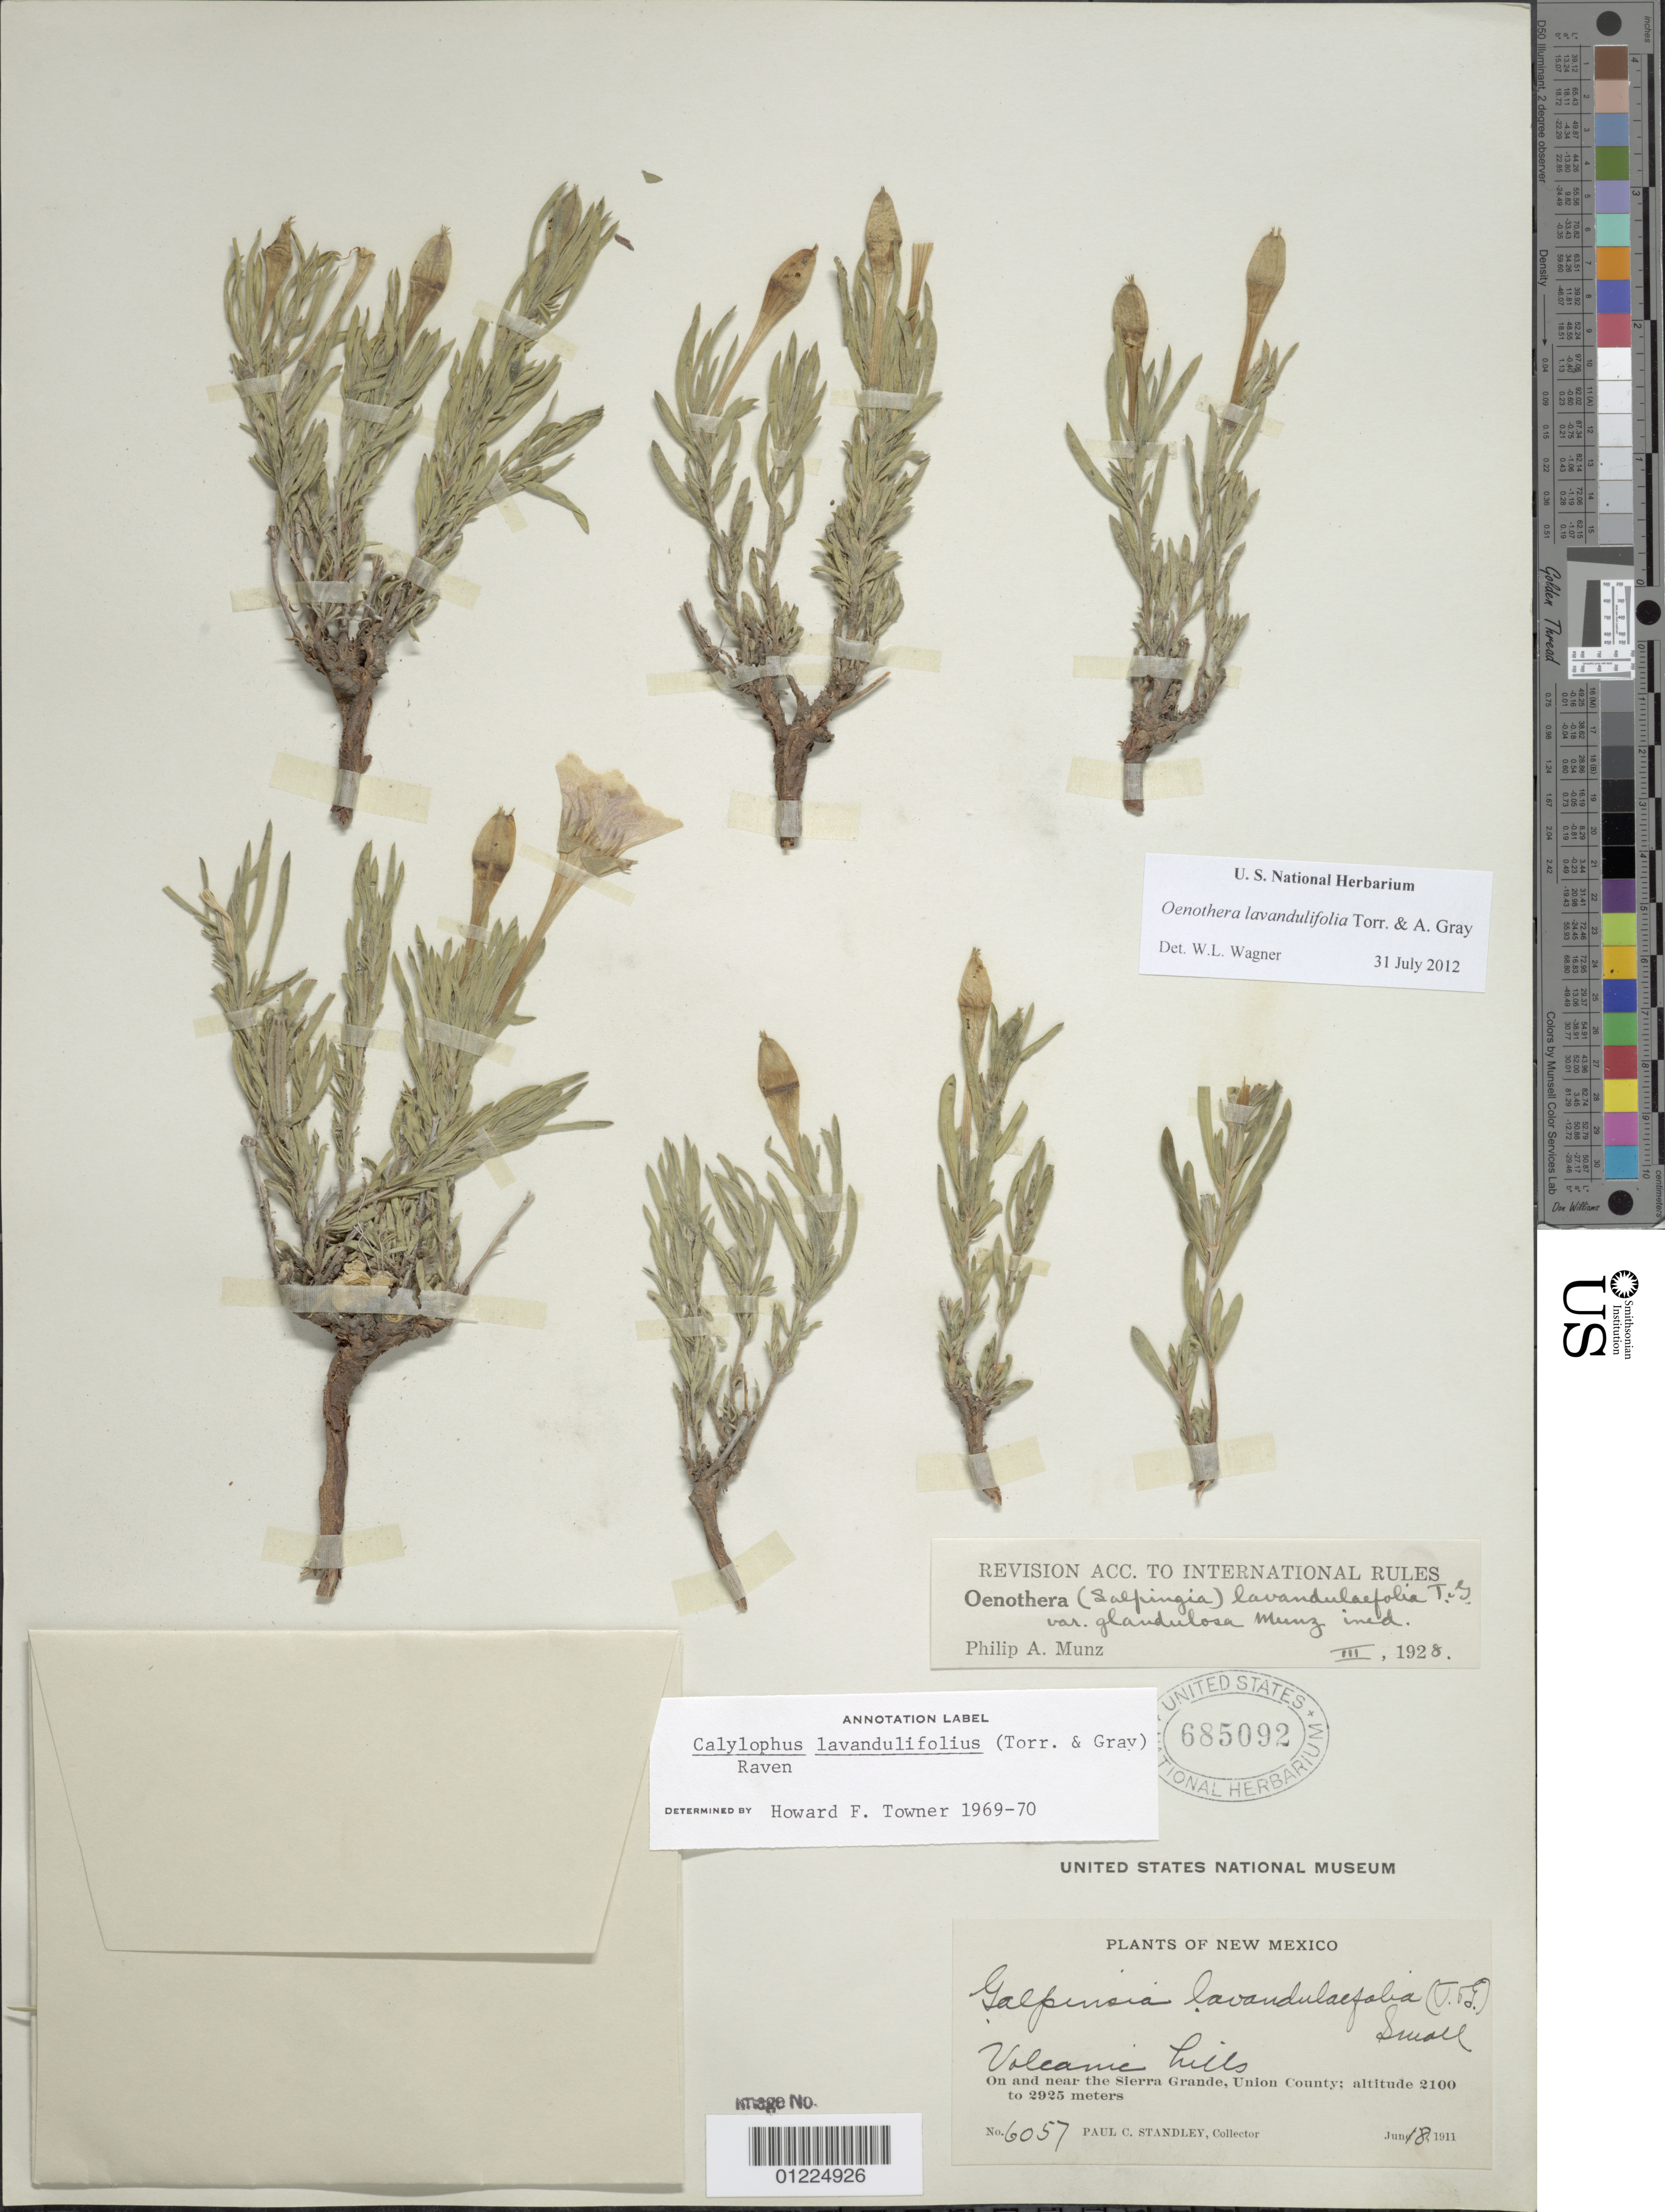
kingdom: Plantae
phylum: Tracheophyta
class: Magnoliopsida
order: Myrtales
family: Onagraceae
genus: Oenothera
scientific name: Oenothera lavandulifolia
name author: Torr. & A. Gray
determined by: Wagner, W. L., (BOT), Smithsonian Institution - National Museum of Natural History (UNITED STATES)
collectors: P. C. Standley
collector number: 6057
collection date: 1911-06-18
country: United States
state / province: New Mexico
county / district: Union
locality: On and near the Sierra Grande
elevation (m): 2100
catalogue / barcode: US 685092